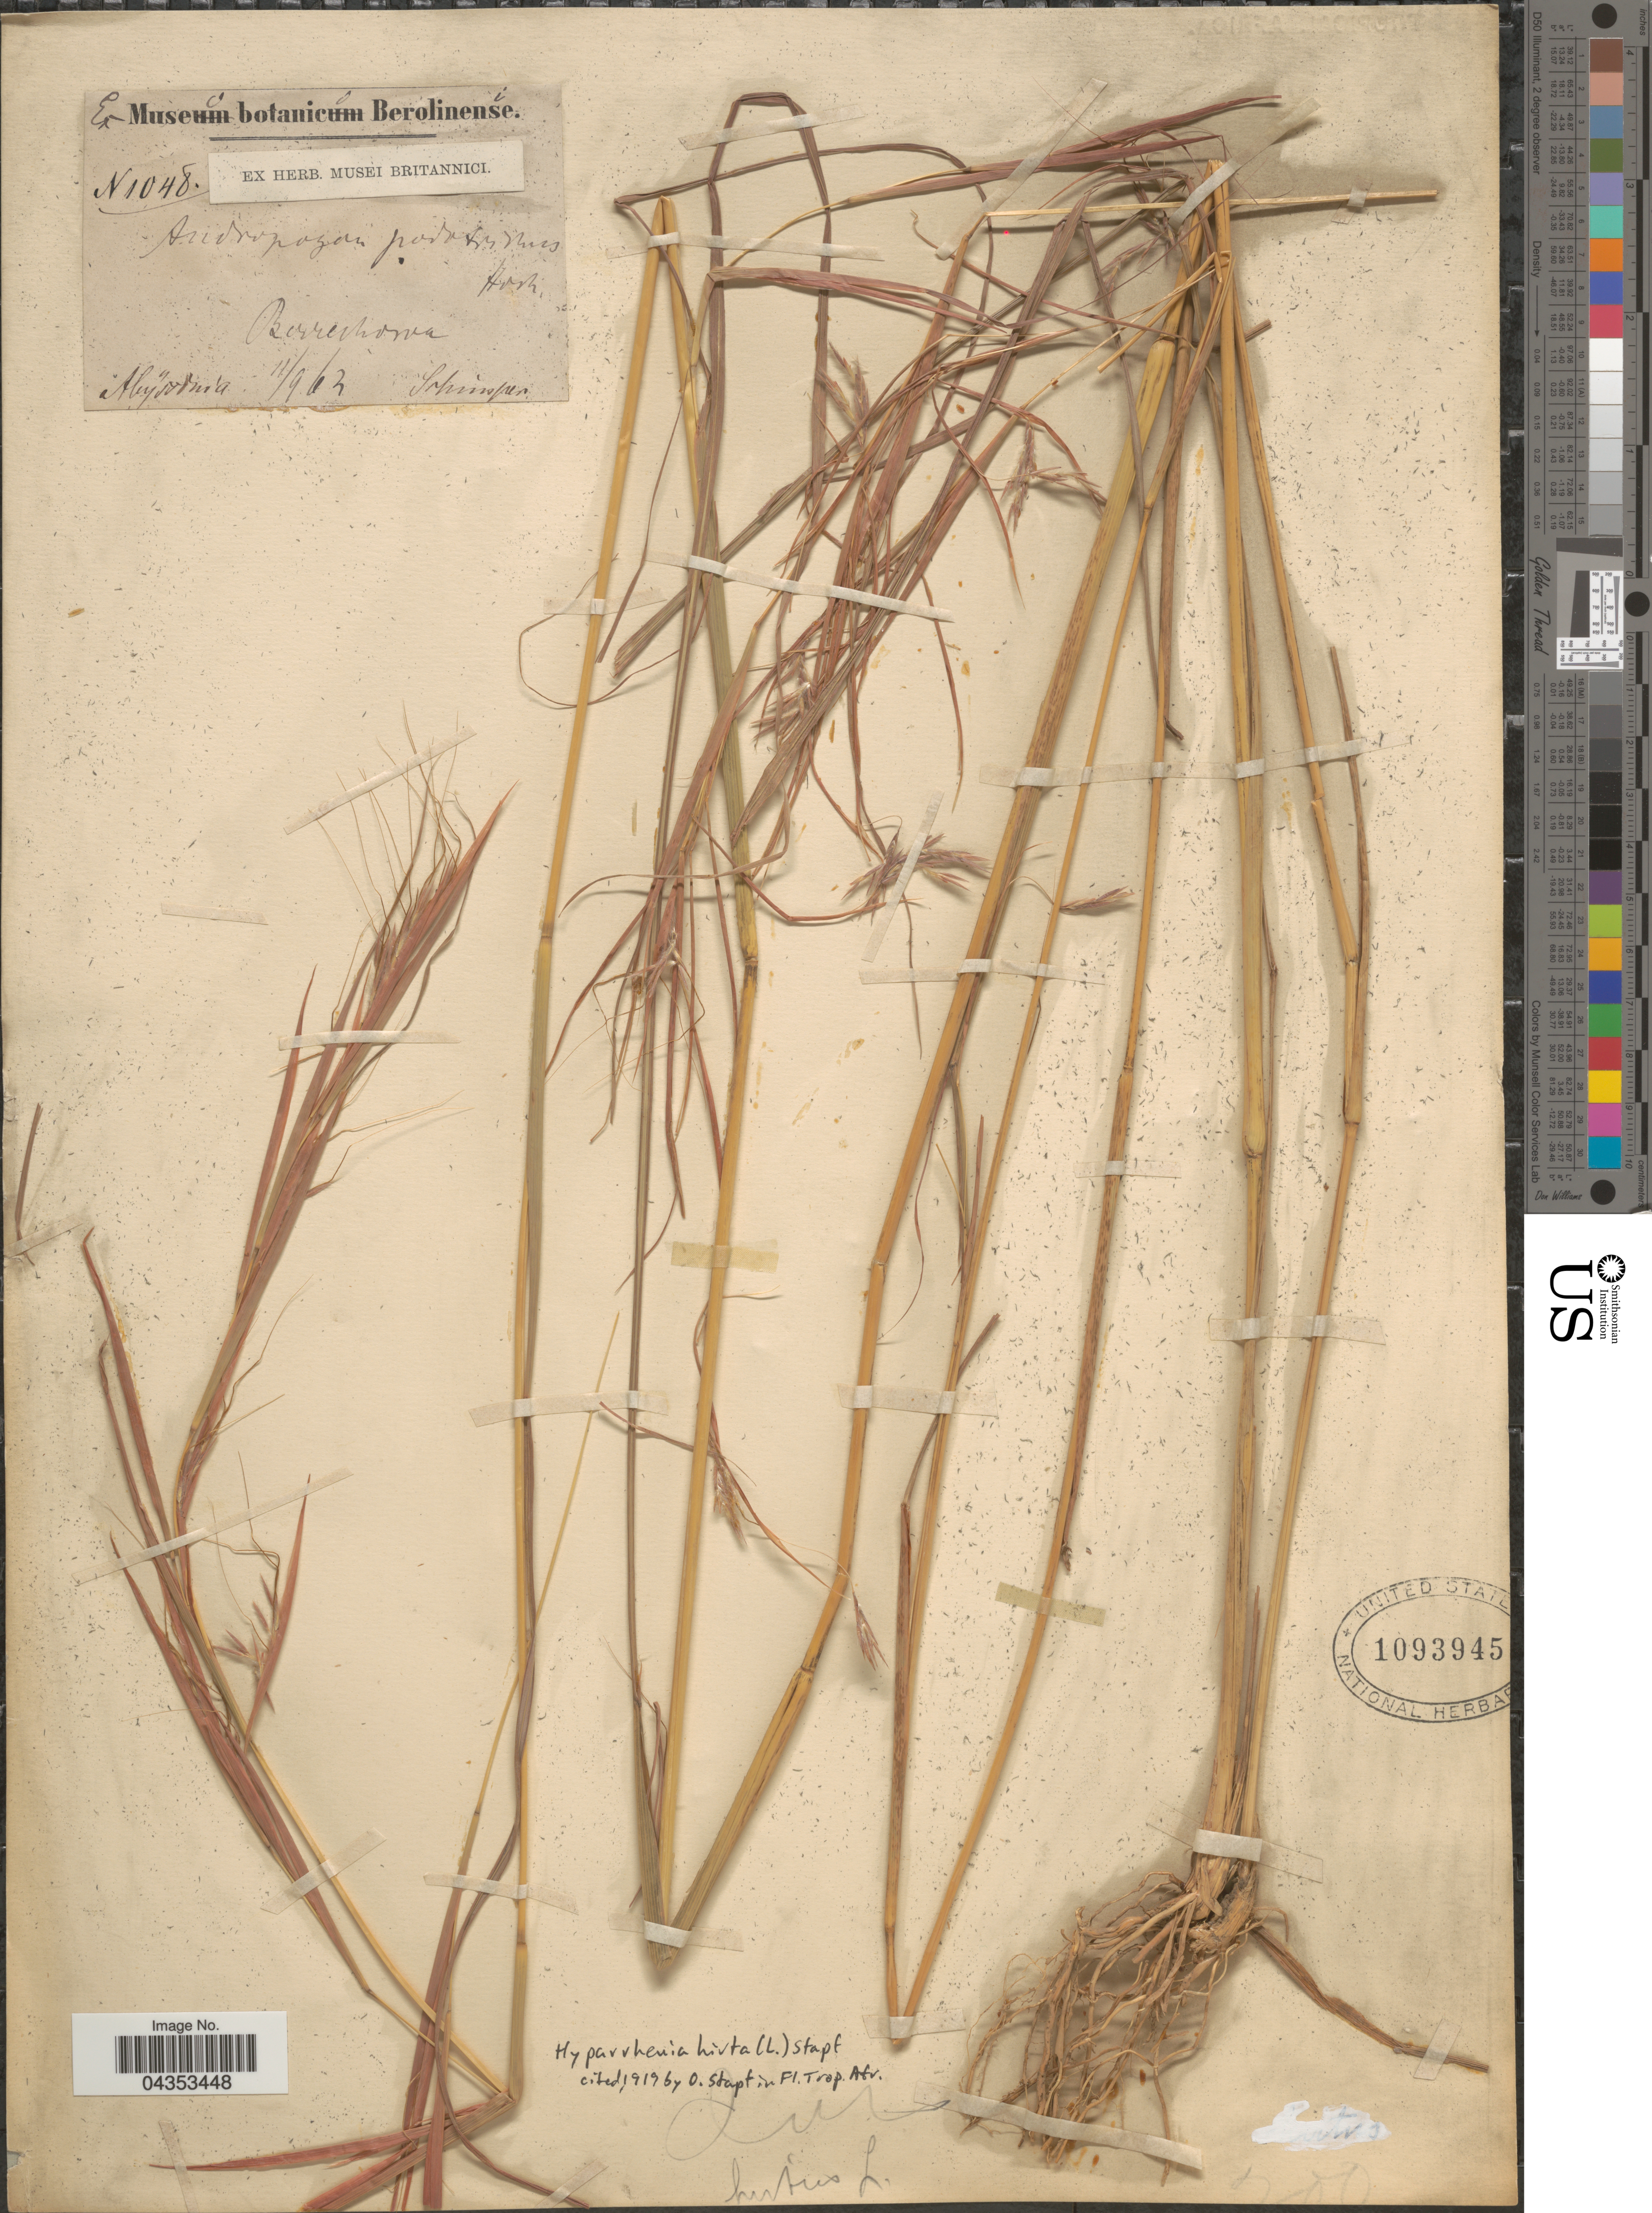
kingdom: Plantae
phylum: Tracheophyta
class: Liliopsida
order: Poales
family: Poaceae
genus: Hyparrhenia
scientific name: Hyparrhenia hirta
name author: (L.) Stapf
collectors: -. Schimper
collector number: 1048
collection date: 1962-11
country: Ethiopia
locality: Berrechowa. Abyssinia.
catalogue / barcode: US 1093945